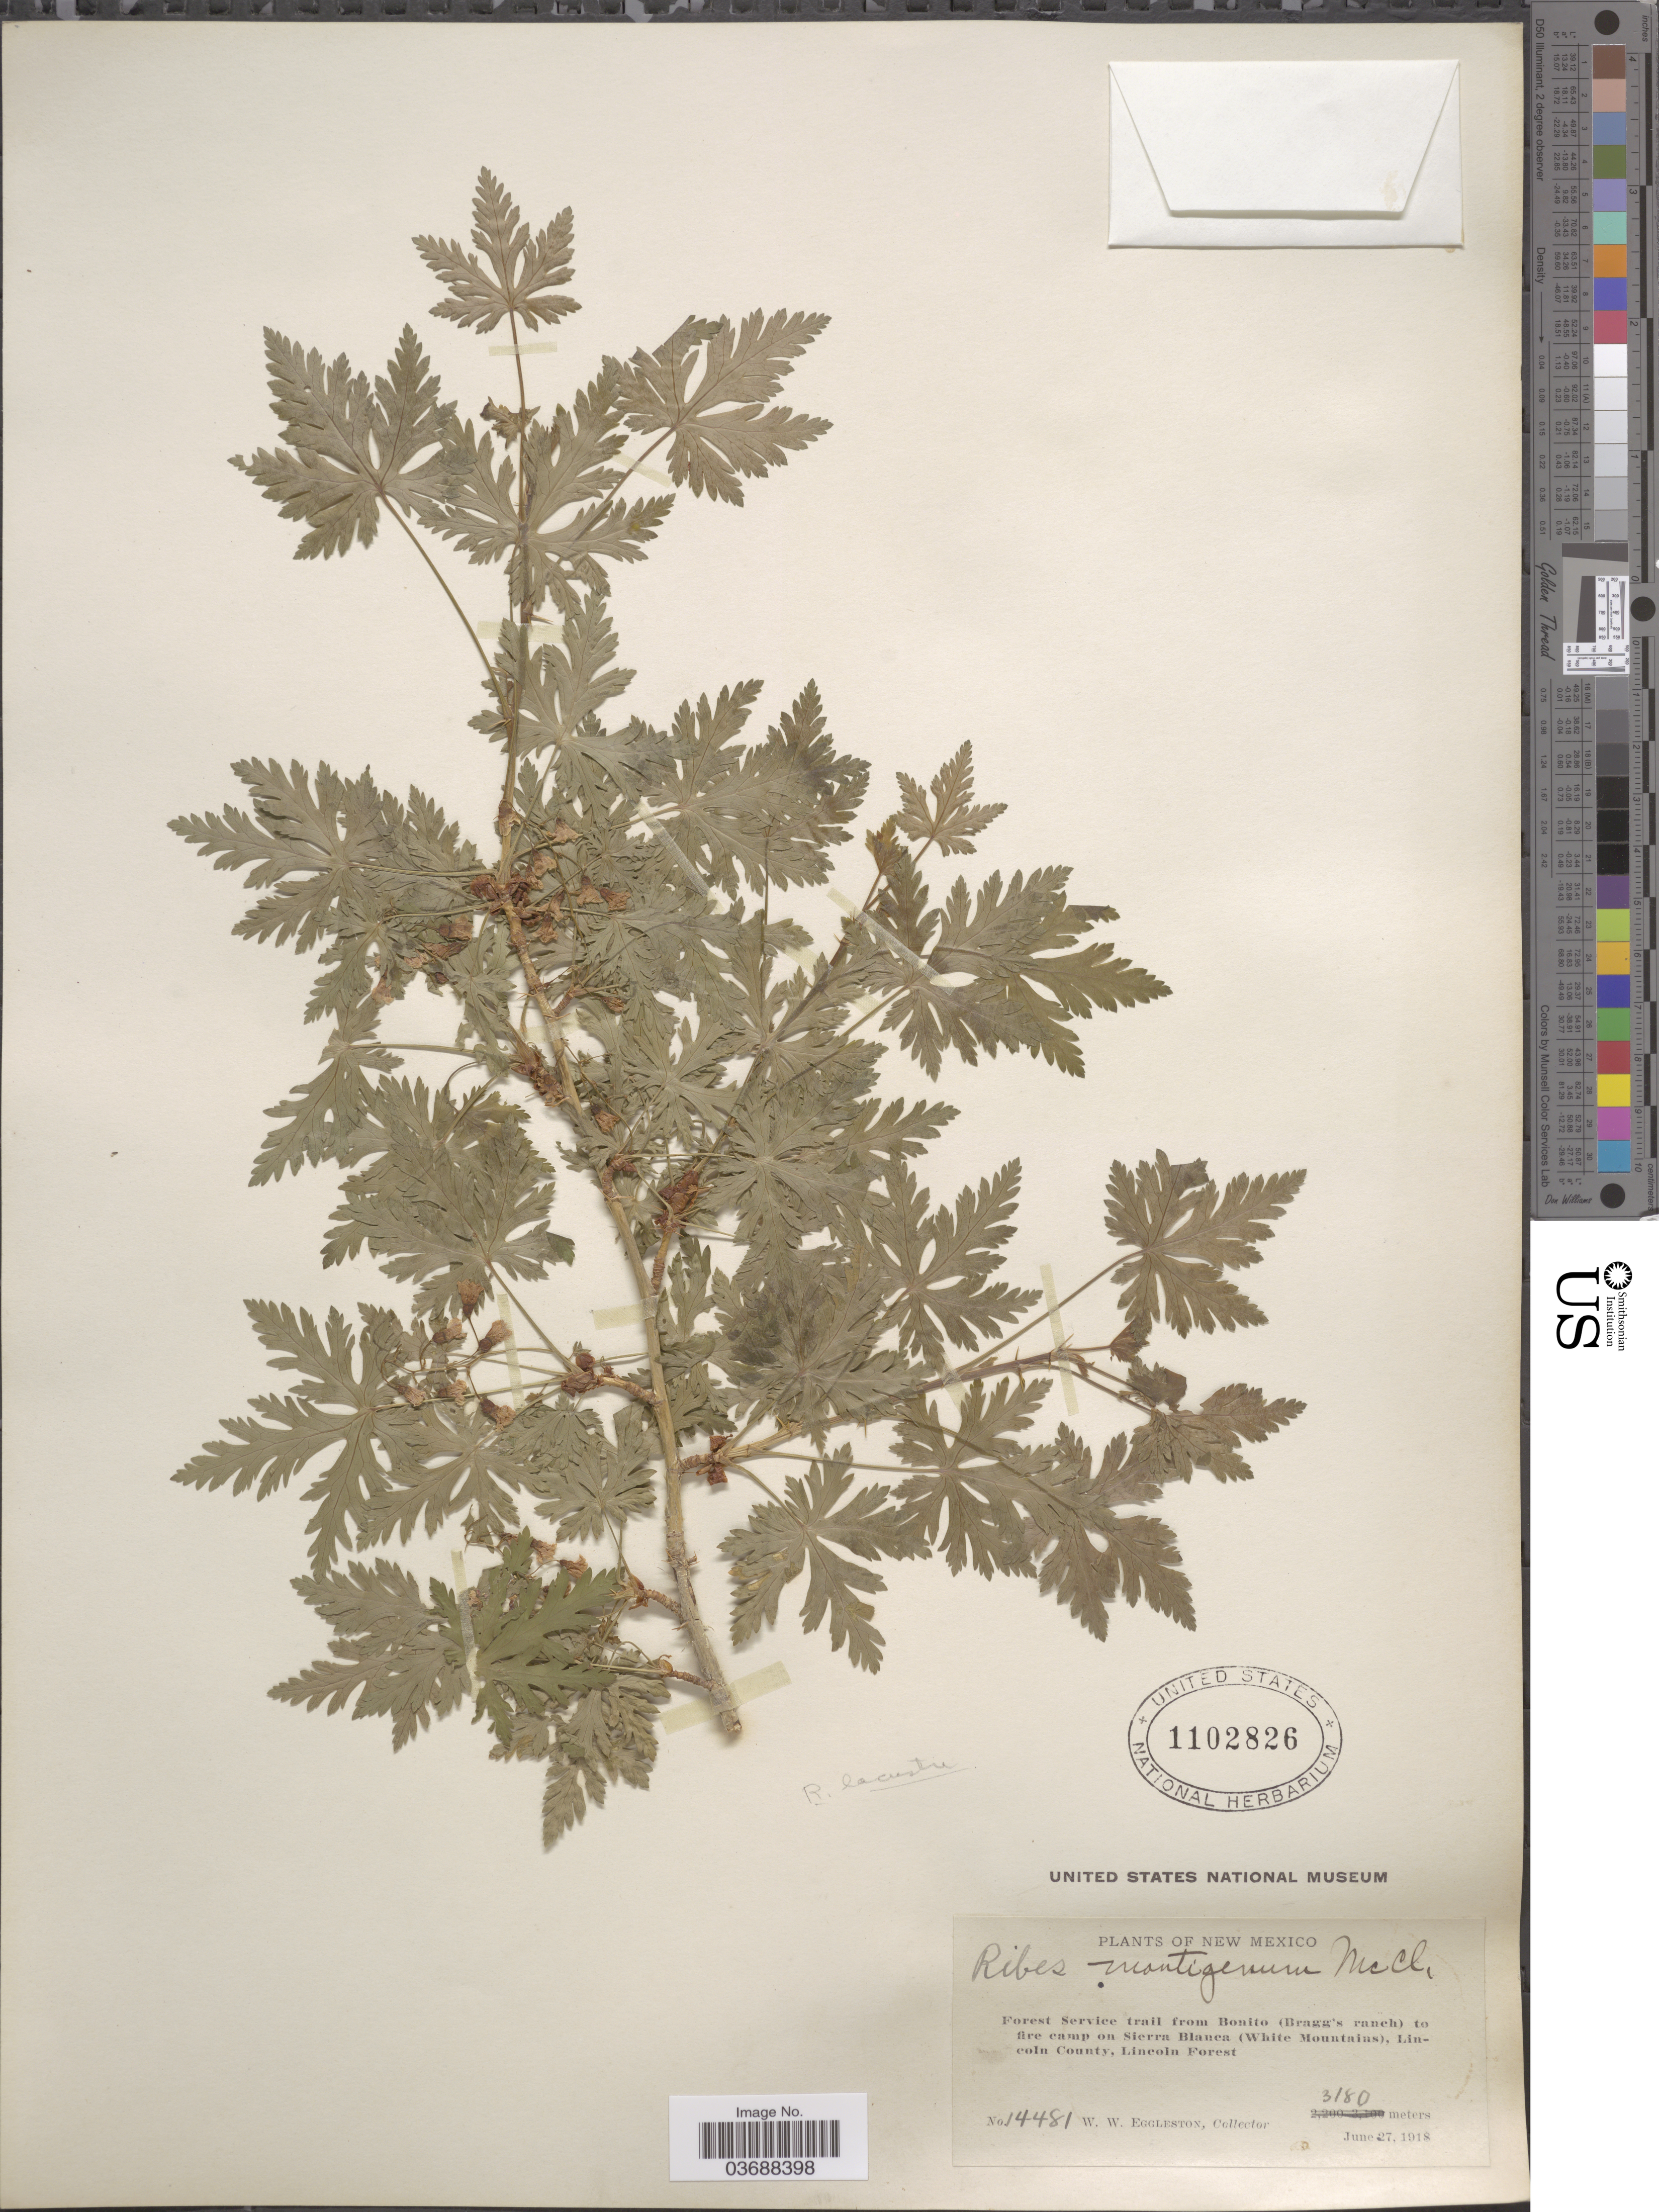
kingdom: Plantae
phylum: Tracheophyta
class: Magnoliopsida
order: Saxifragales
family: Grossulariaceae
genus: Ribes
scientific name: Ribes montigenum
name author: McClatchie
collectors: W. W. Eggleston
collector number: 14481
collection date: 1918-06-27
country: United States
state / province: New Mexico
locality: Forest Service trail from Bonito (Bragg's ranch) to fire camp on Sierra Blanca (White Mountains), Lincoln County, Lincoln Forest.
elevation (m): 3180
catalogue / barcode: US 1102826